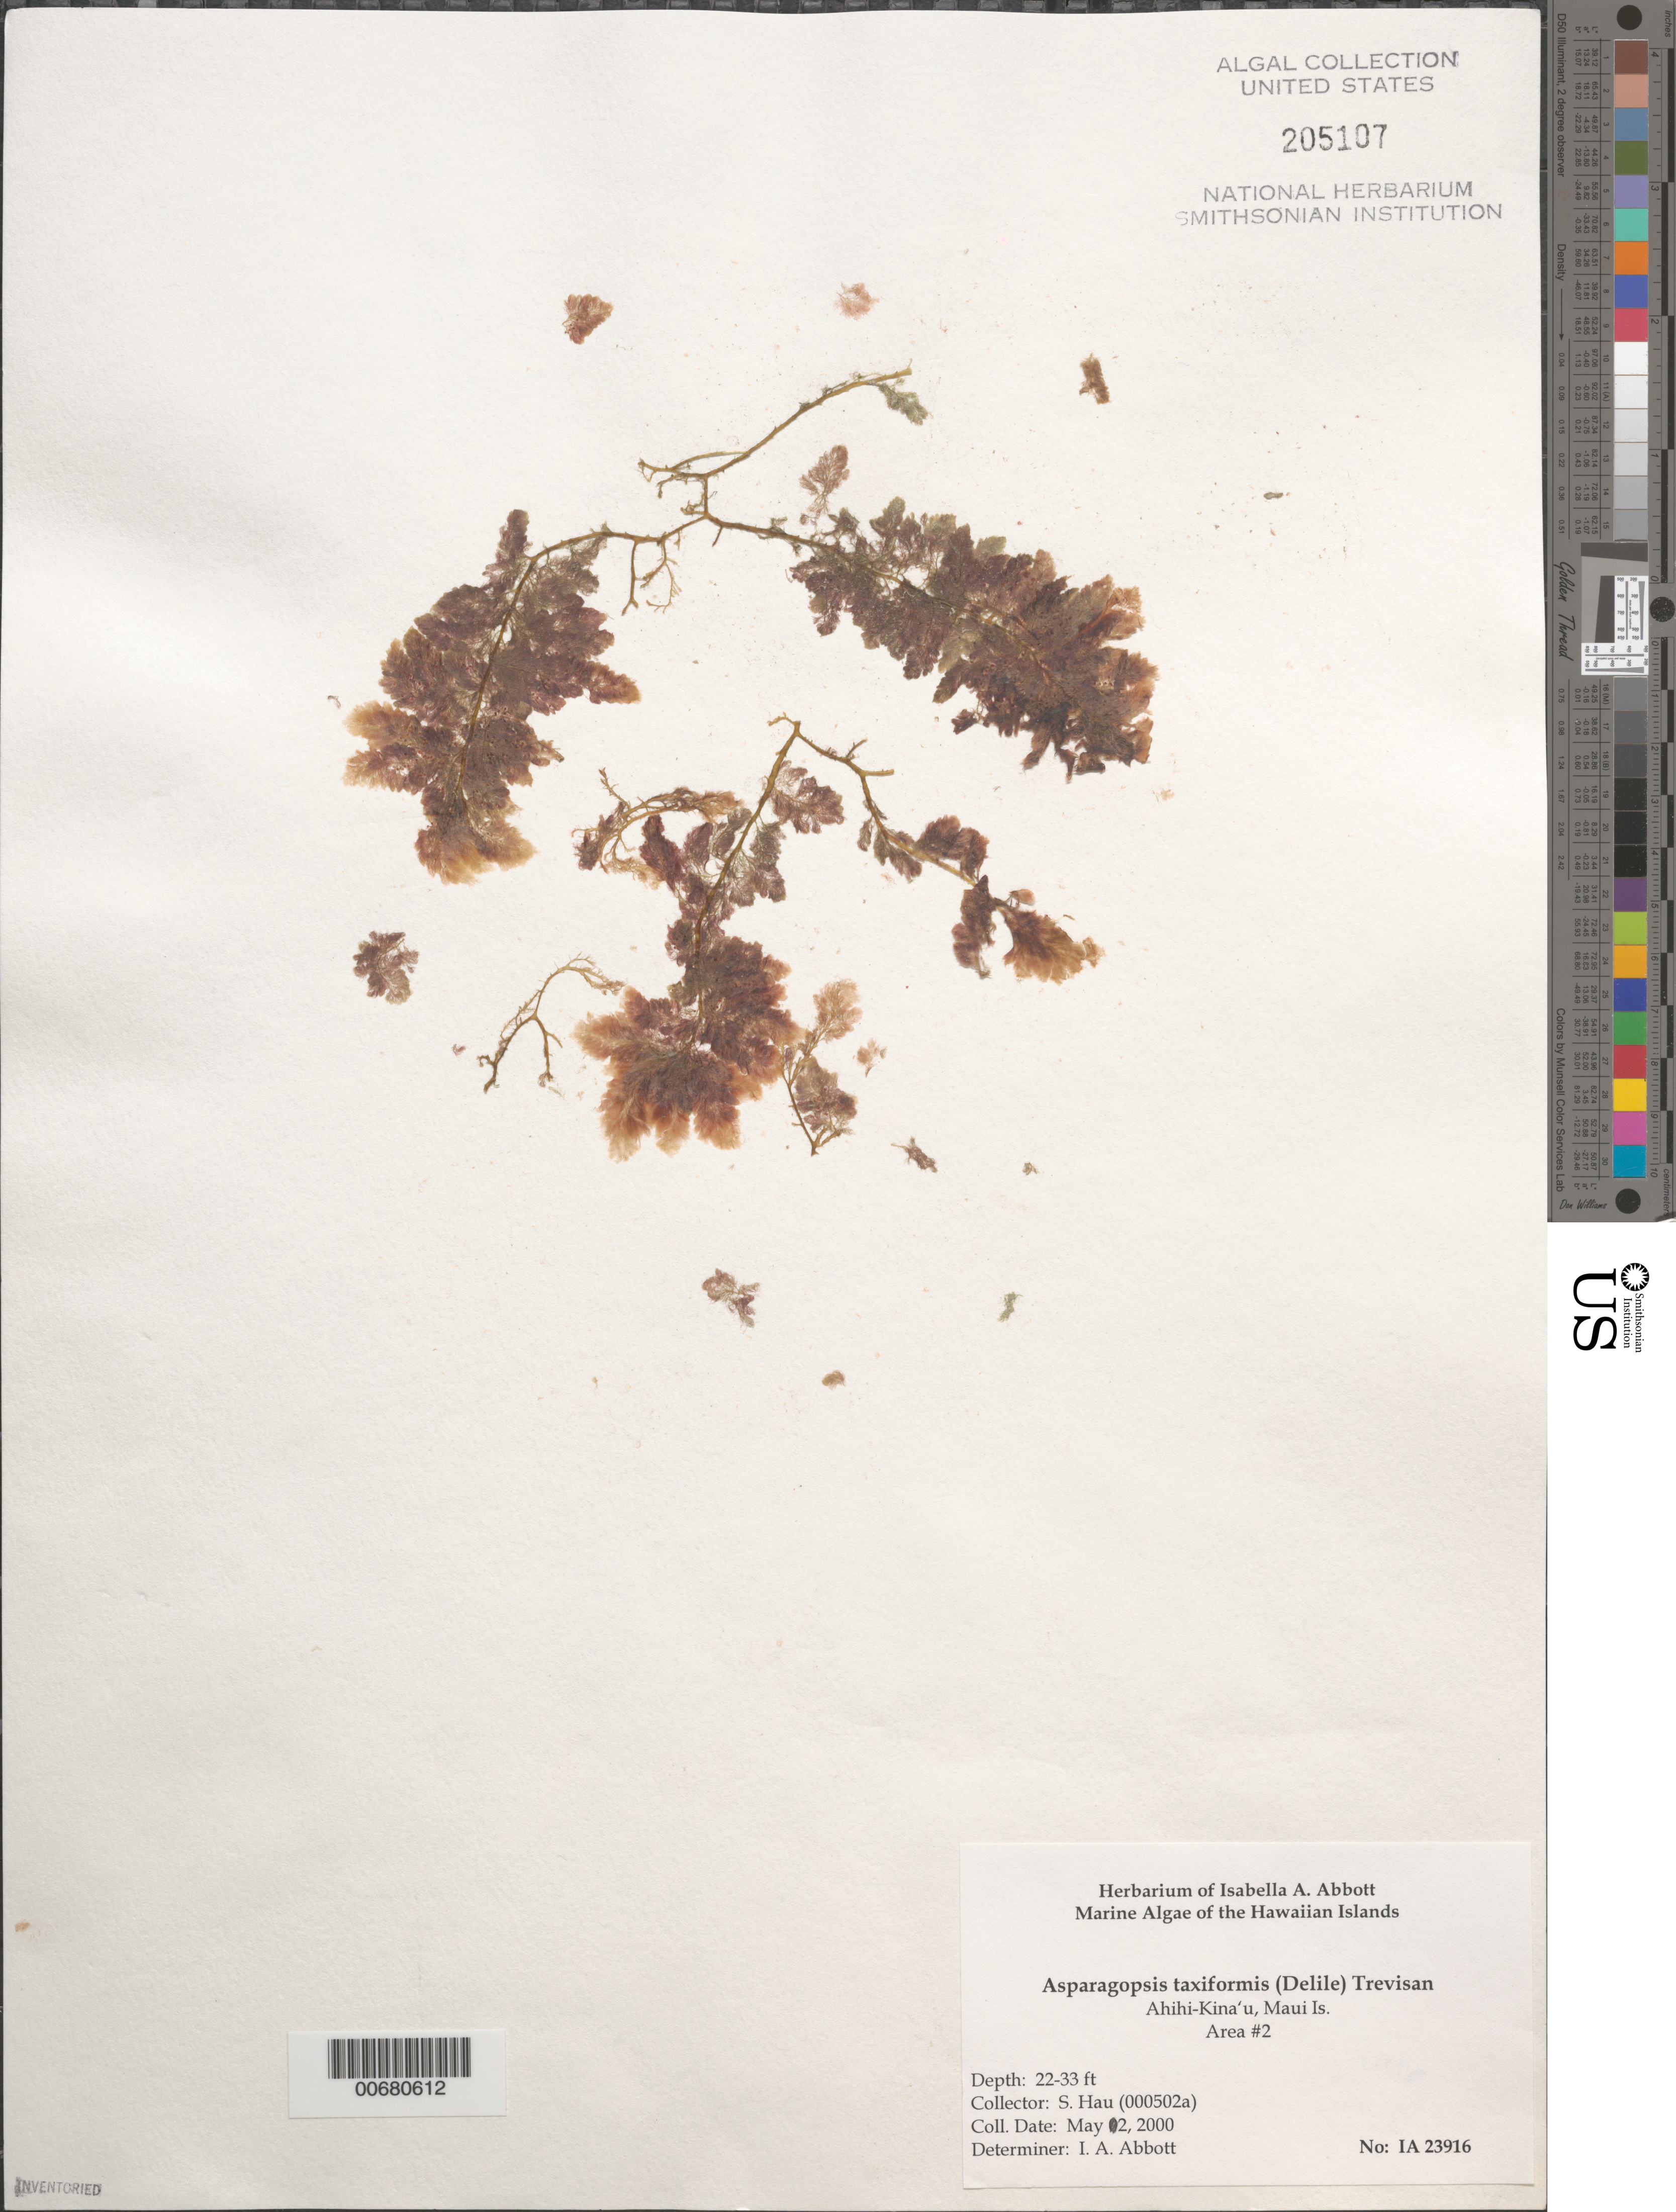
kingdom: Plantae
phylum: Rhodophyta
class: Florideophyceae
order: Bonnemaisoniales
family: Bonnemaisoniaceae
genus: Asparagopsis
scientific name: Asparagopsis taxiformis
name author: (Delile) Trevis.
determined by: Abbott, Isabella A.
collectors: S. Hau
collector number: IAA 23916 & Hau 000502a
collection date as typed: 02 May 2000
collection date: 2000-05-02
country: United States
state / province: Hawaii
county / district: Maui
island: Maui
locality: Ahihi-Kina'u, Area #2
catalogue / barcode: US 205107